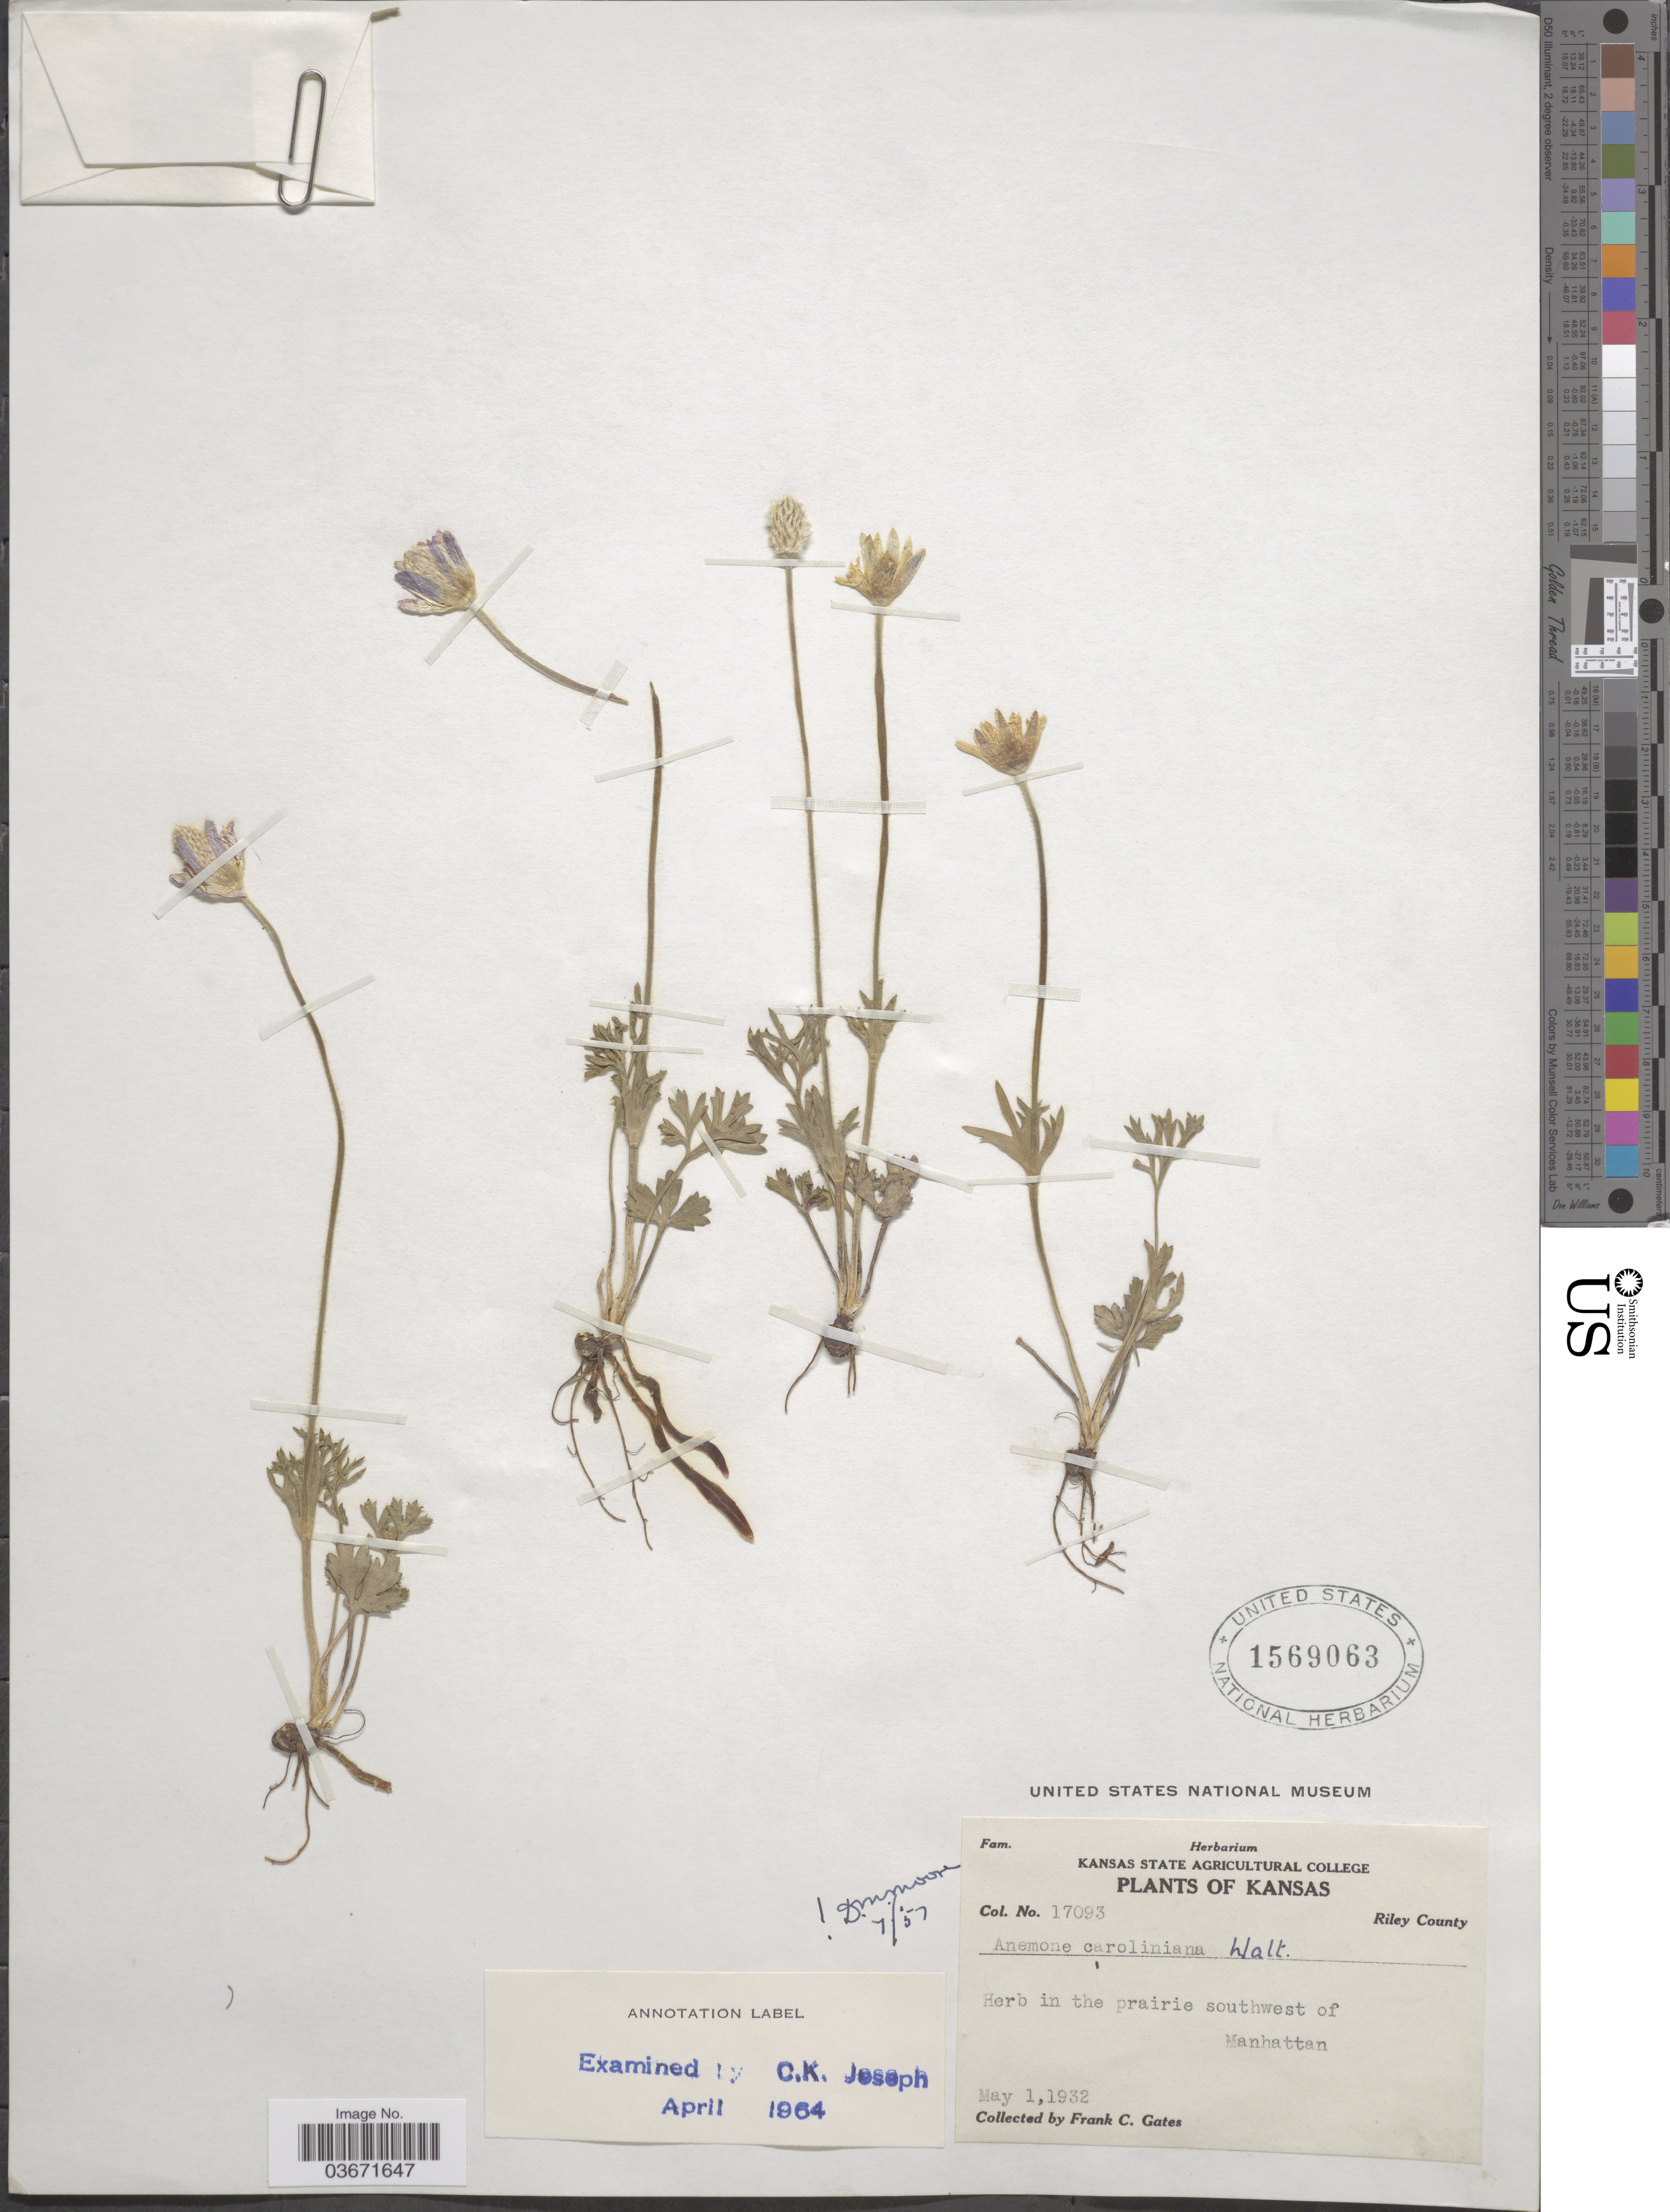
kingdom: Plantae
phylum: Tracheophyta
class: Magnoliopsida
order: Ranunculales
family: Ranunculaceae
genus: Anemone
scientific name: Anemone caroliniana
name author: Walter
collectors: F. C. Gates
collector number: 17093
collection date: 1932-05-01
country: United States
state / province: Kansas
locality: Riley County. Southwest of Manhattan.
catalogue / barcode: US 1569063